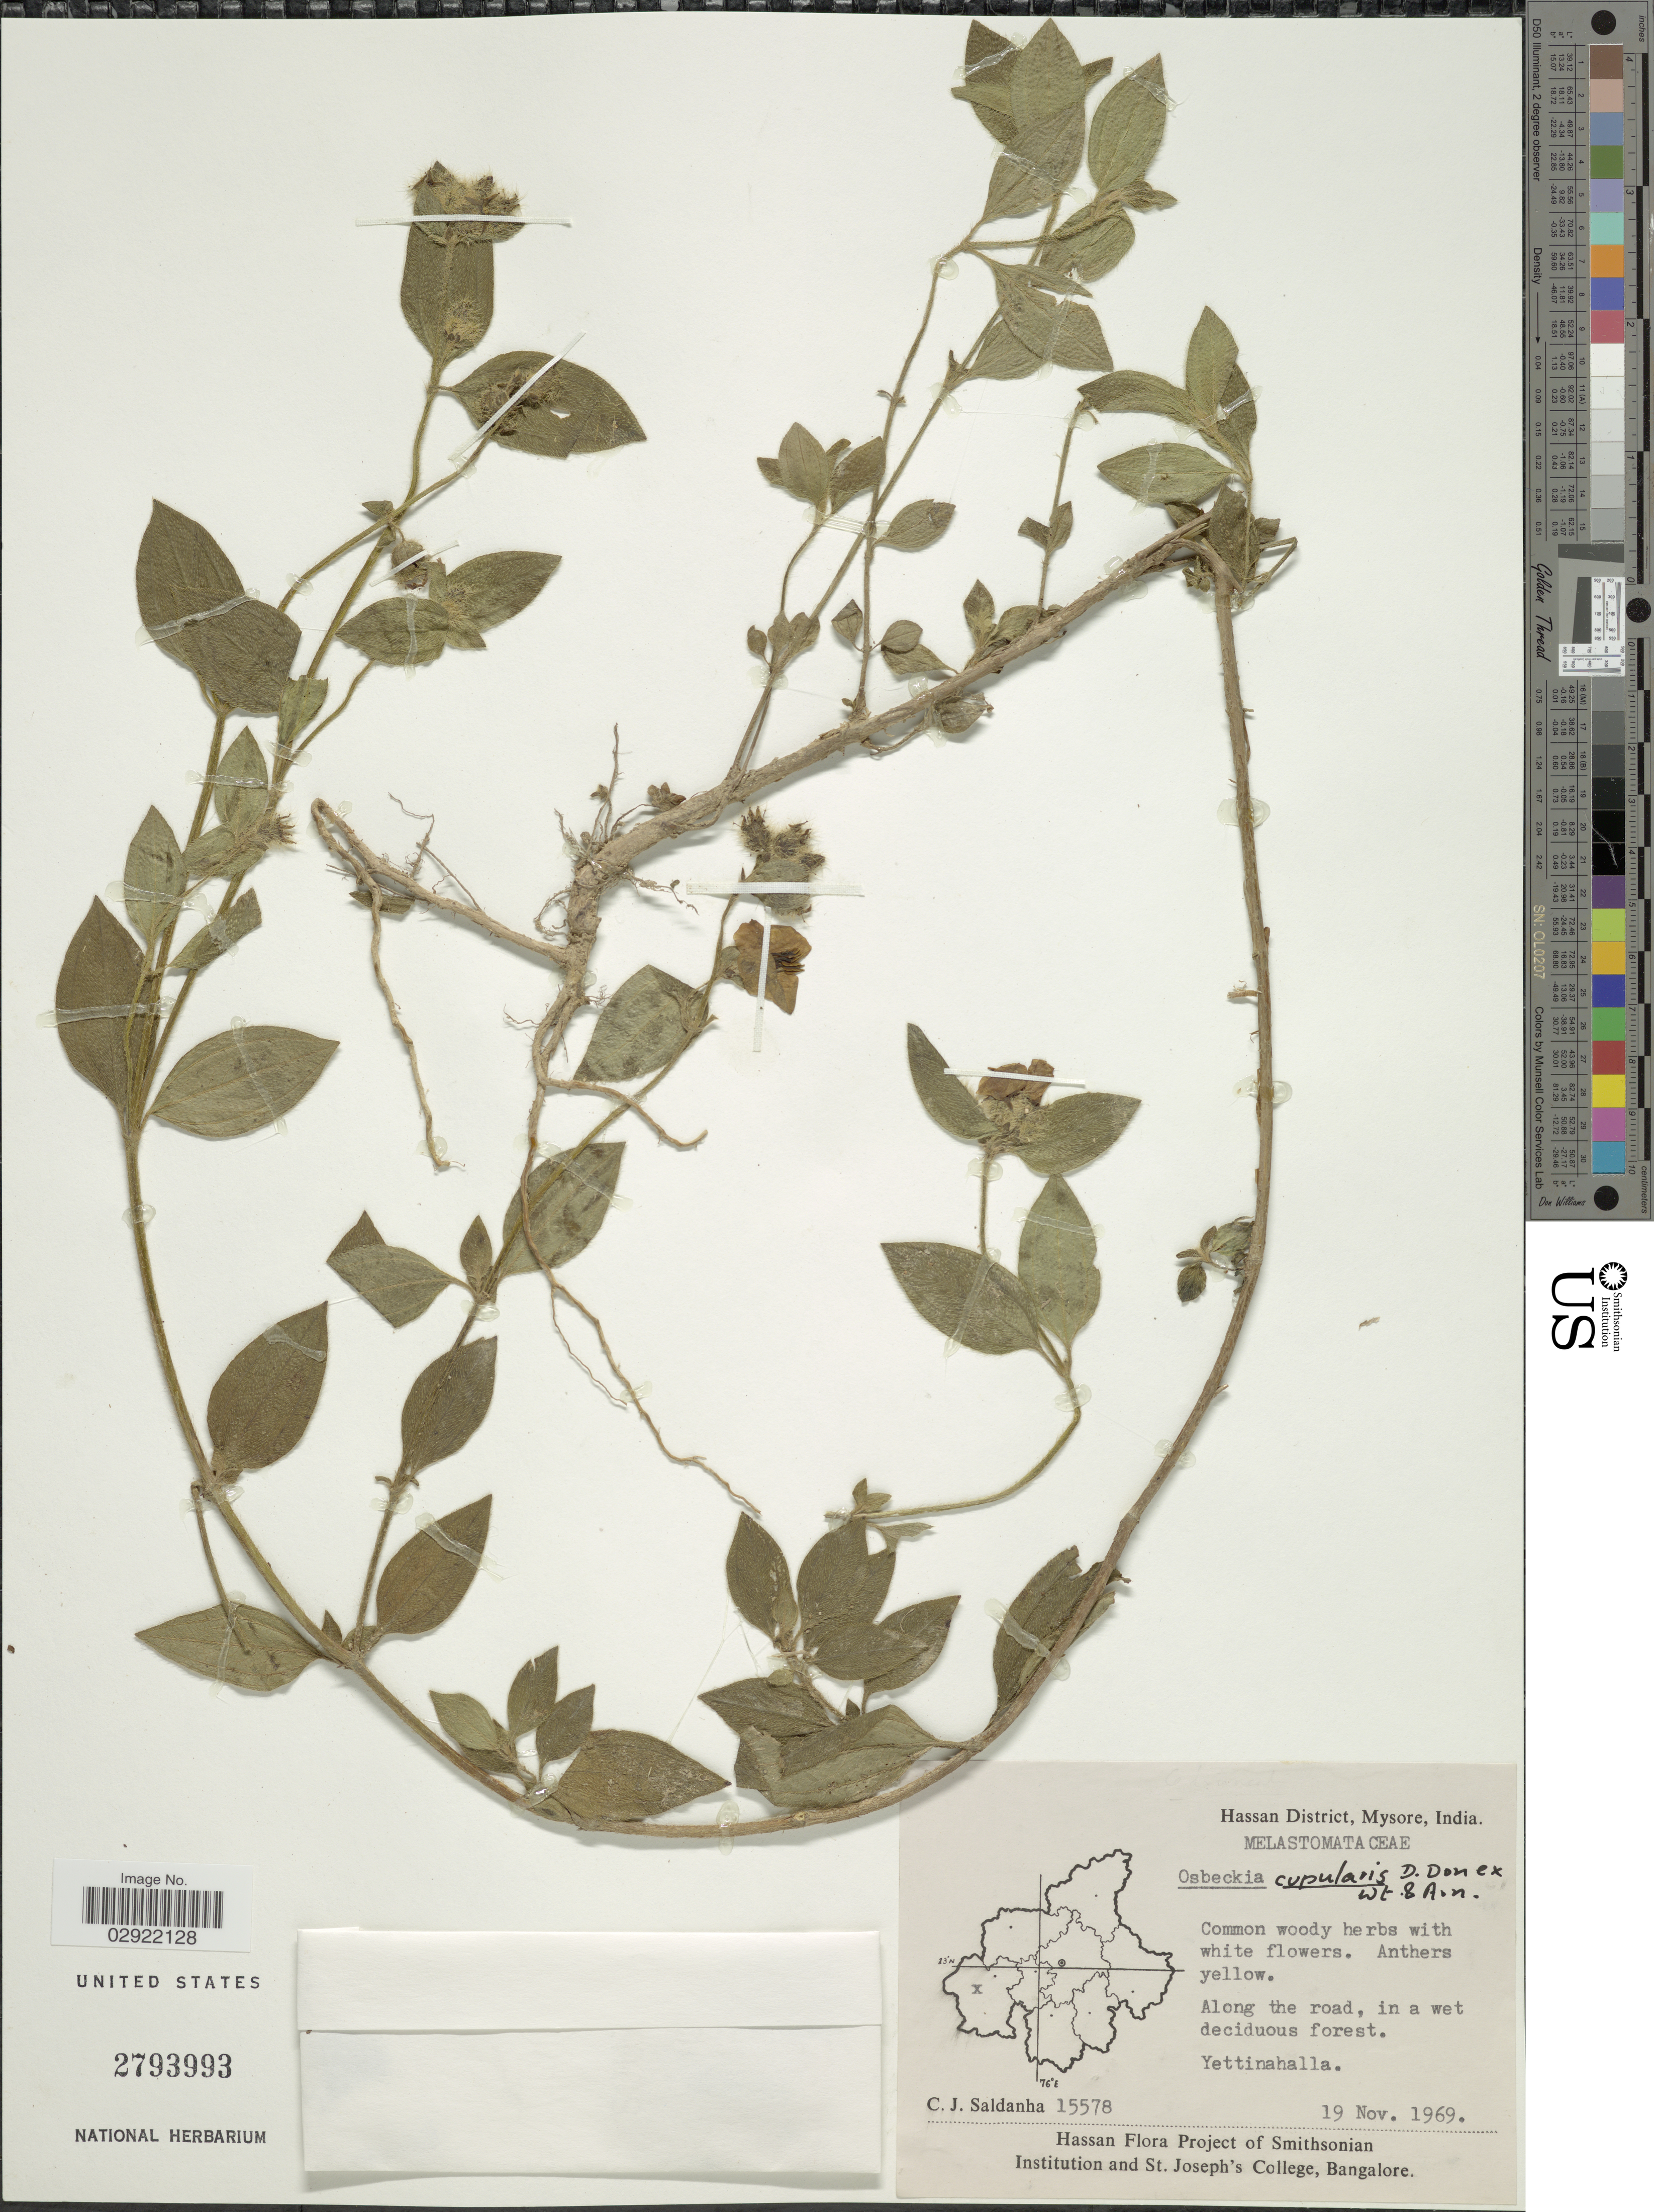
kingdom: Plantae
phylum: Tracheophyta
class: Magnoliopsida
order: Myrtales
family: Melastomataceae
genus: Osbeckia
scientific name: Osbeckia cupularis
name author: D. Don ex Wight & Arn.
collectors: C. J. Saldanha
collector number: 15578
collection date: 1969-11-19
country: India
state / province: Karnataka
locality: Hassan District, Mysore. Tettinahalla.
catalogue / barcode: US 2793993